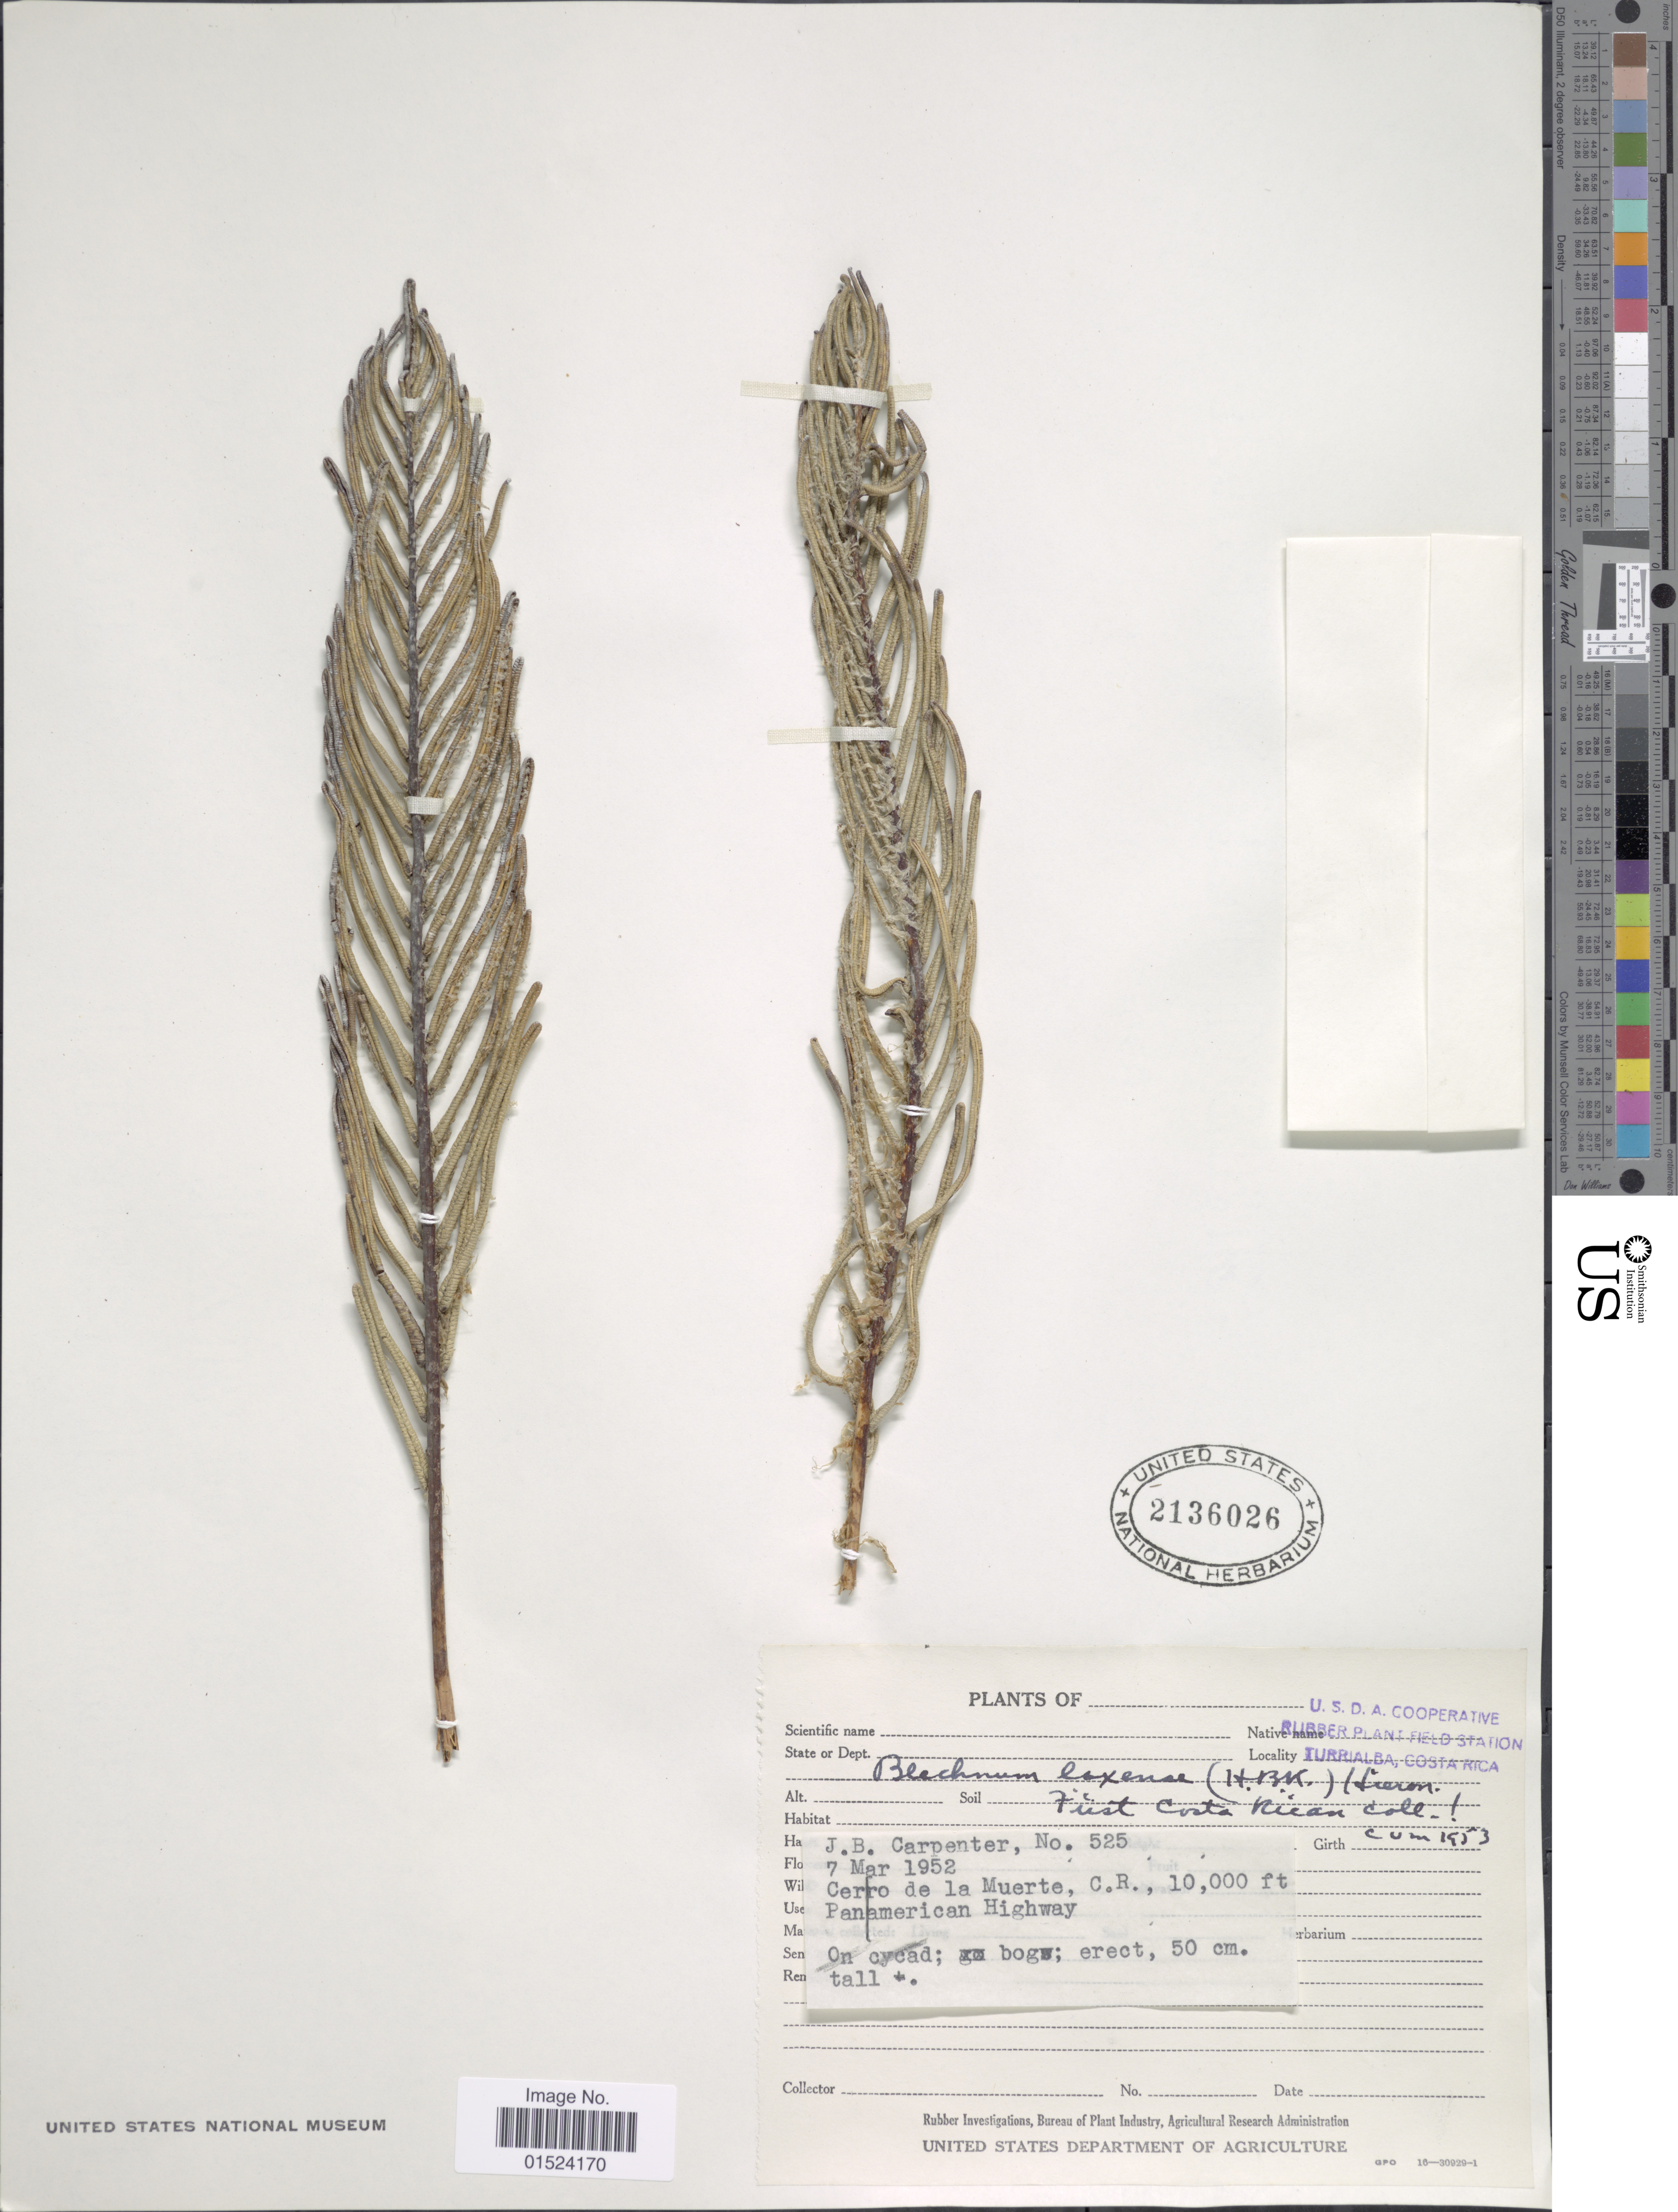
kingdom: Plantae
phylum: Tracheophyta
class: Polypodiopsida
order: Polypodiales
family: Blechnaceae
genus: Blechnum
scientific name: Blechnum loxense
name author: (Kunth) Hook. ex Salomon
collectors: J. Carpenter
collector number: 525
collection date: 1952-03-07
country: Costa Rica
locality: Cerro de la Muerte, C. R., Panamerican Highway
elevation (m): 3048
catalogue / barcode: US 2136026